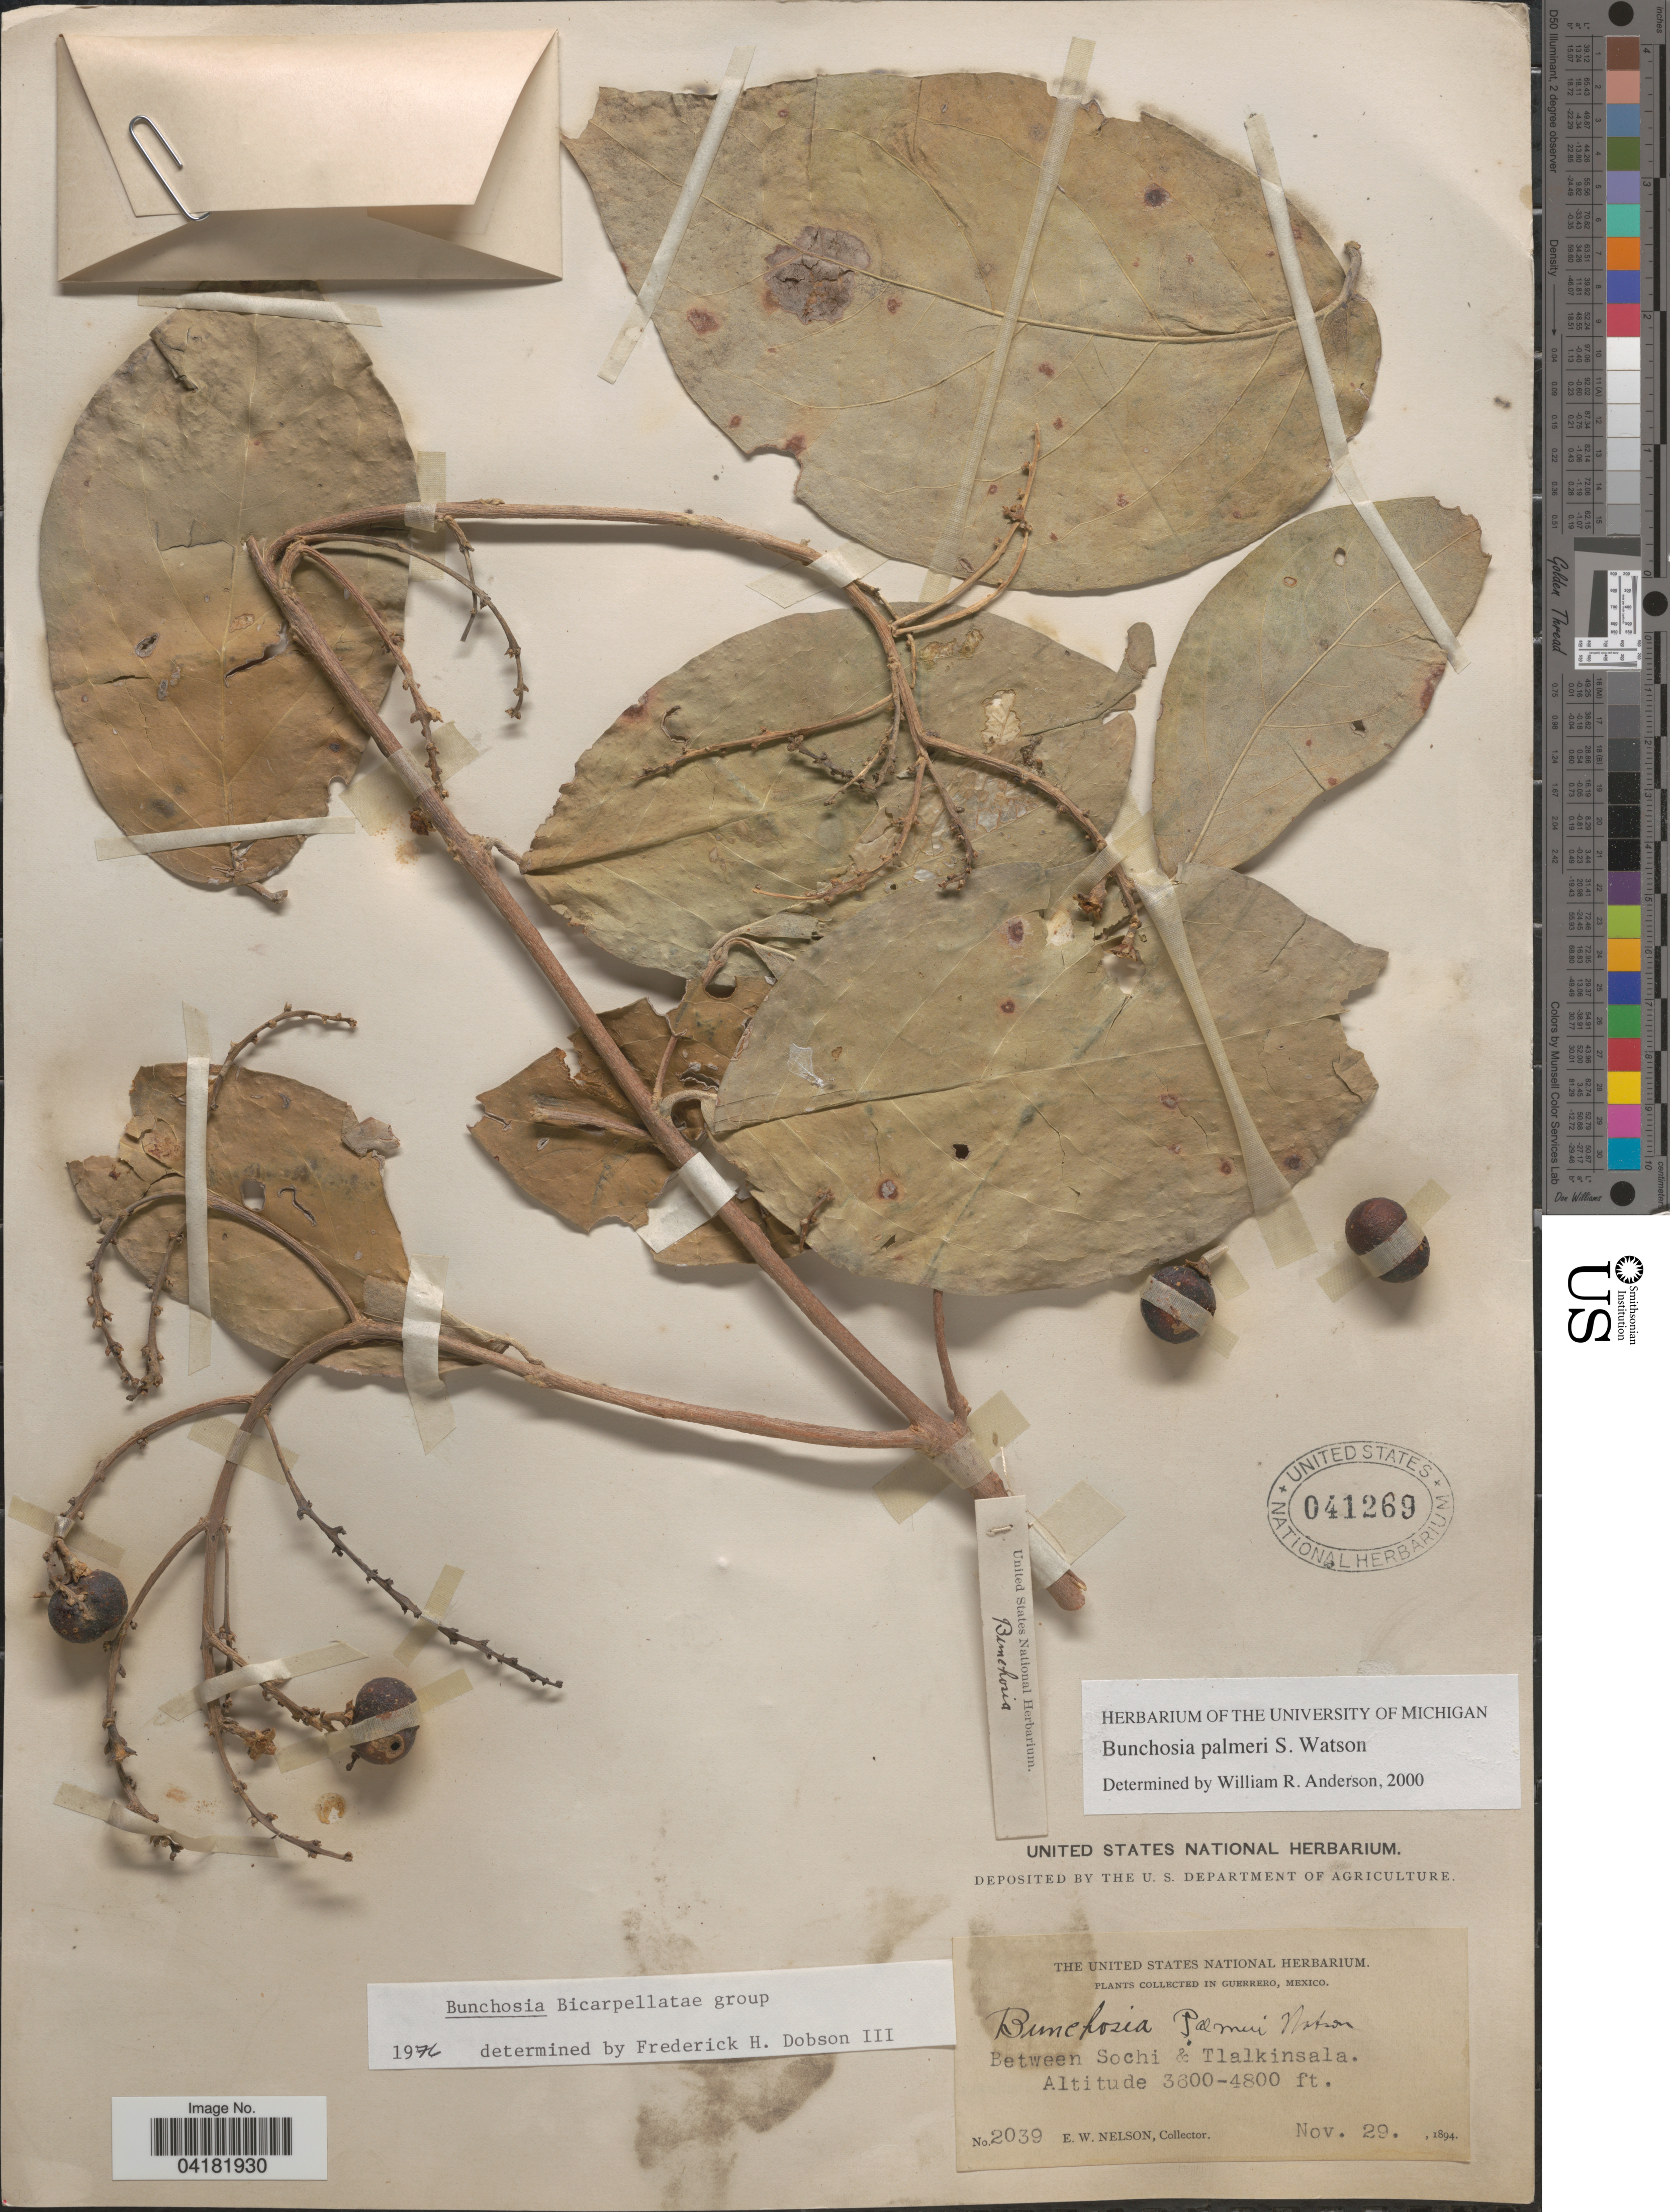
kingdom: Plantae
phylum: Tracheophyta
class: Magnoliopsida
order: Malpighiales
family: Malpighiaceae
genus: Bunchosia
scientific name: Bunchosia palmeri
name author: S. Watson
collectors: E. W. Nelson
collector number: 2039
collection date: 1894-11-29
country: Mexico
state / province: Guerrero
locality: Between Sochi & Tlalkinsala.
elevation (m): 1097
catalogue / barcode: US 41269